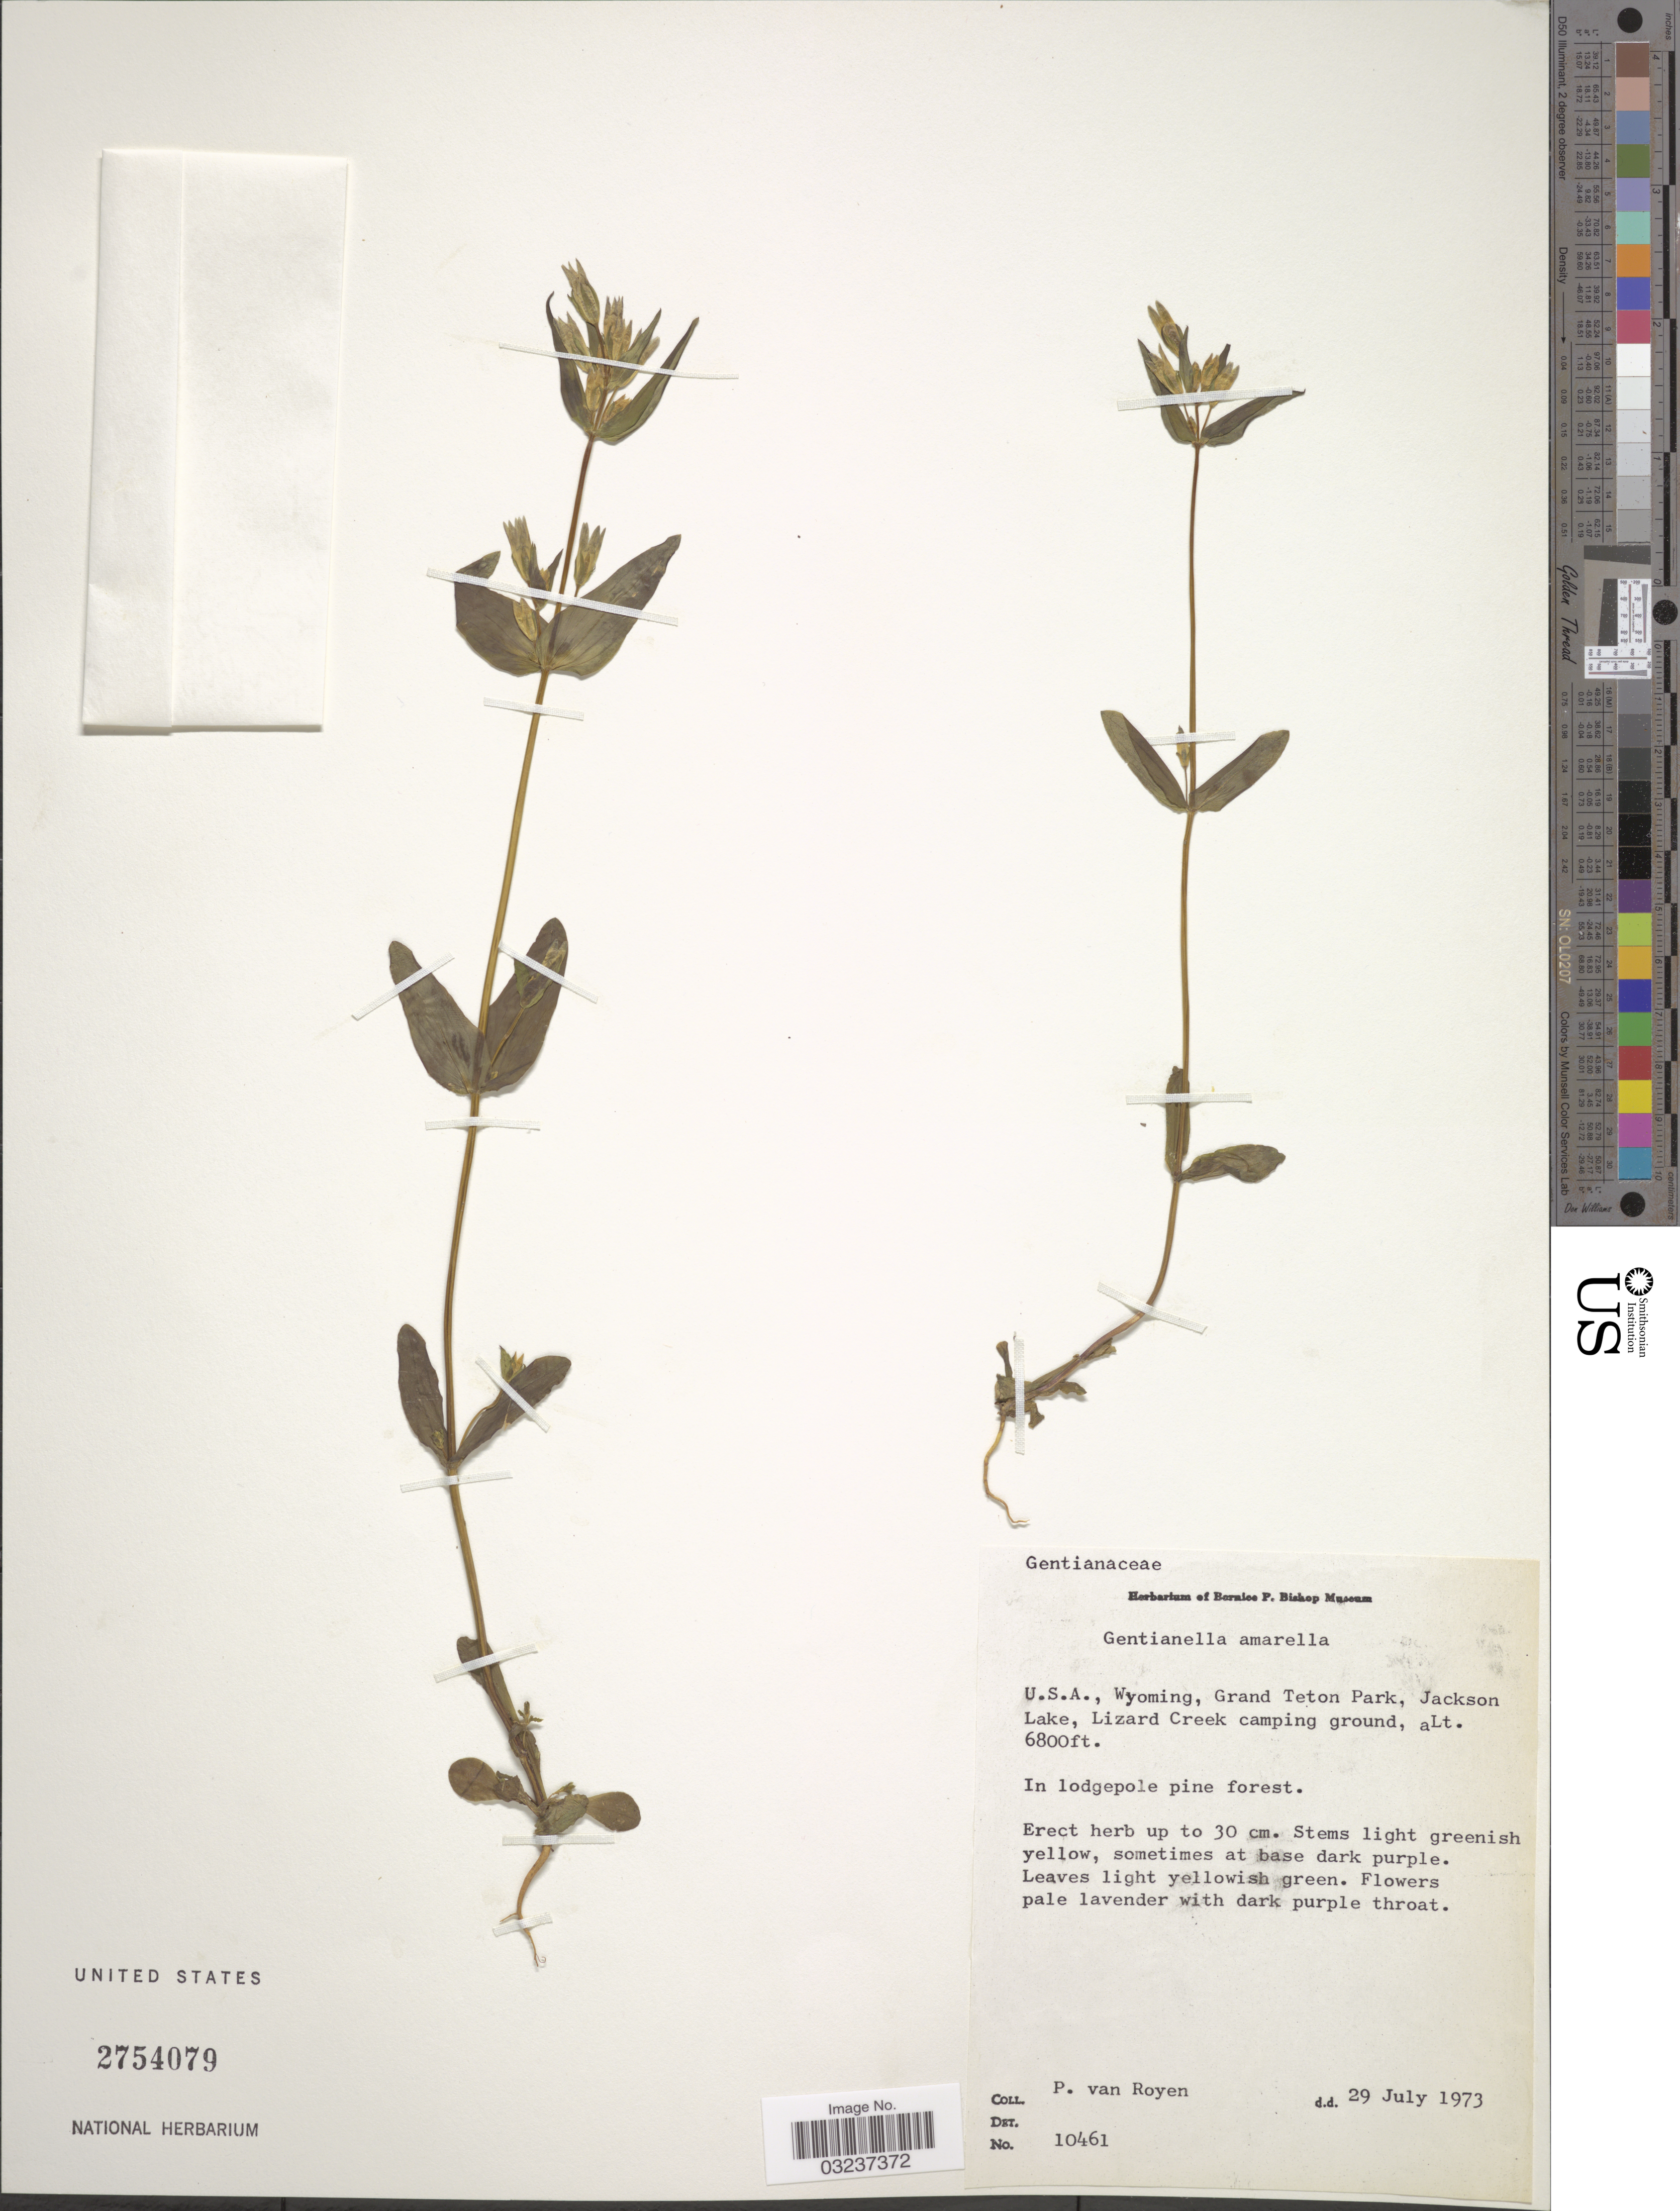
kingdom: Plantae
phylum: Tracheophyta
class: Magnoliopsida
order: Gentianales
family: Gentianaceae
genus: Gentianella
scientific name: Gentianella amarella subsp. acuta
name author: (Michx.) J.M. Gillett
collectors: P. van Royen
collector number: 10461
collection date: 1973-07-29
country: United States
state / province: Wyoming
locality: U.S.A. Grand Teton Park, Jackson Lake, Lizard Creek camping ground.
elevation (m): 2073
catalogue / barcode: US 2754079